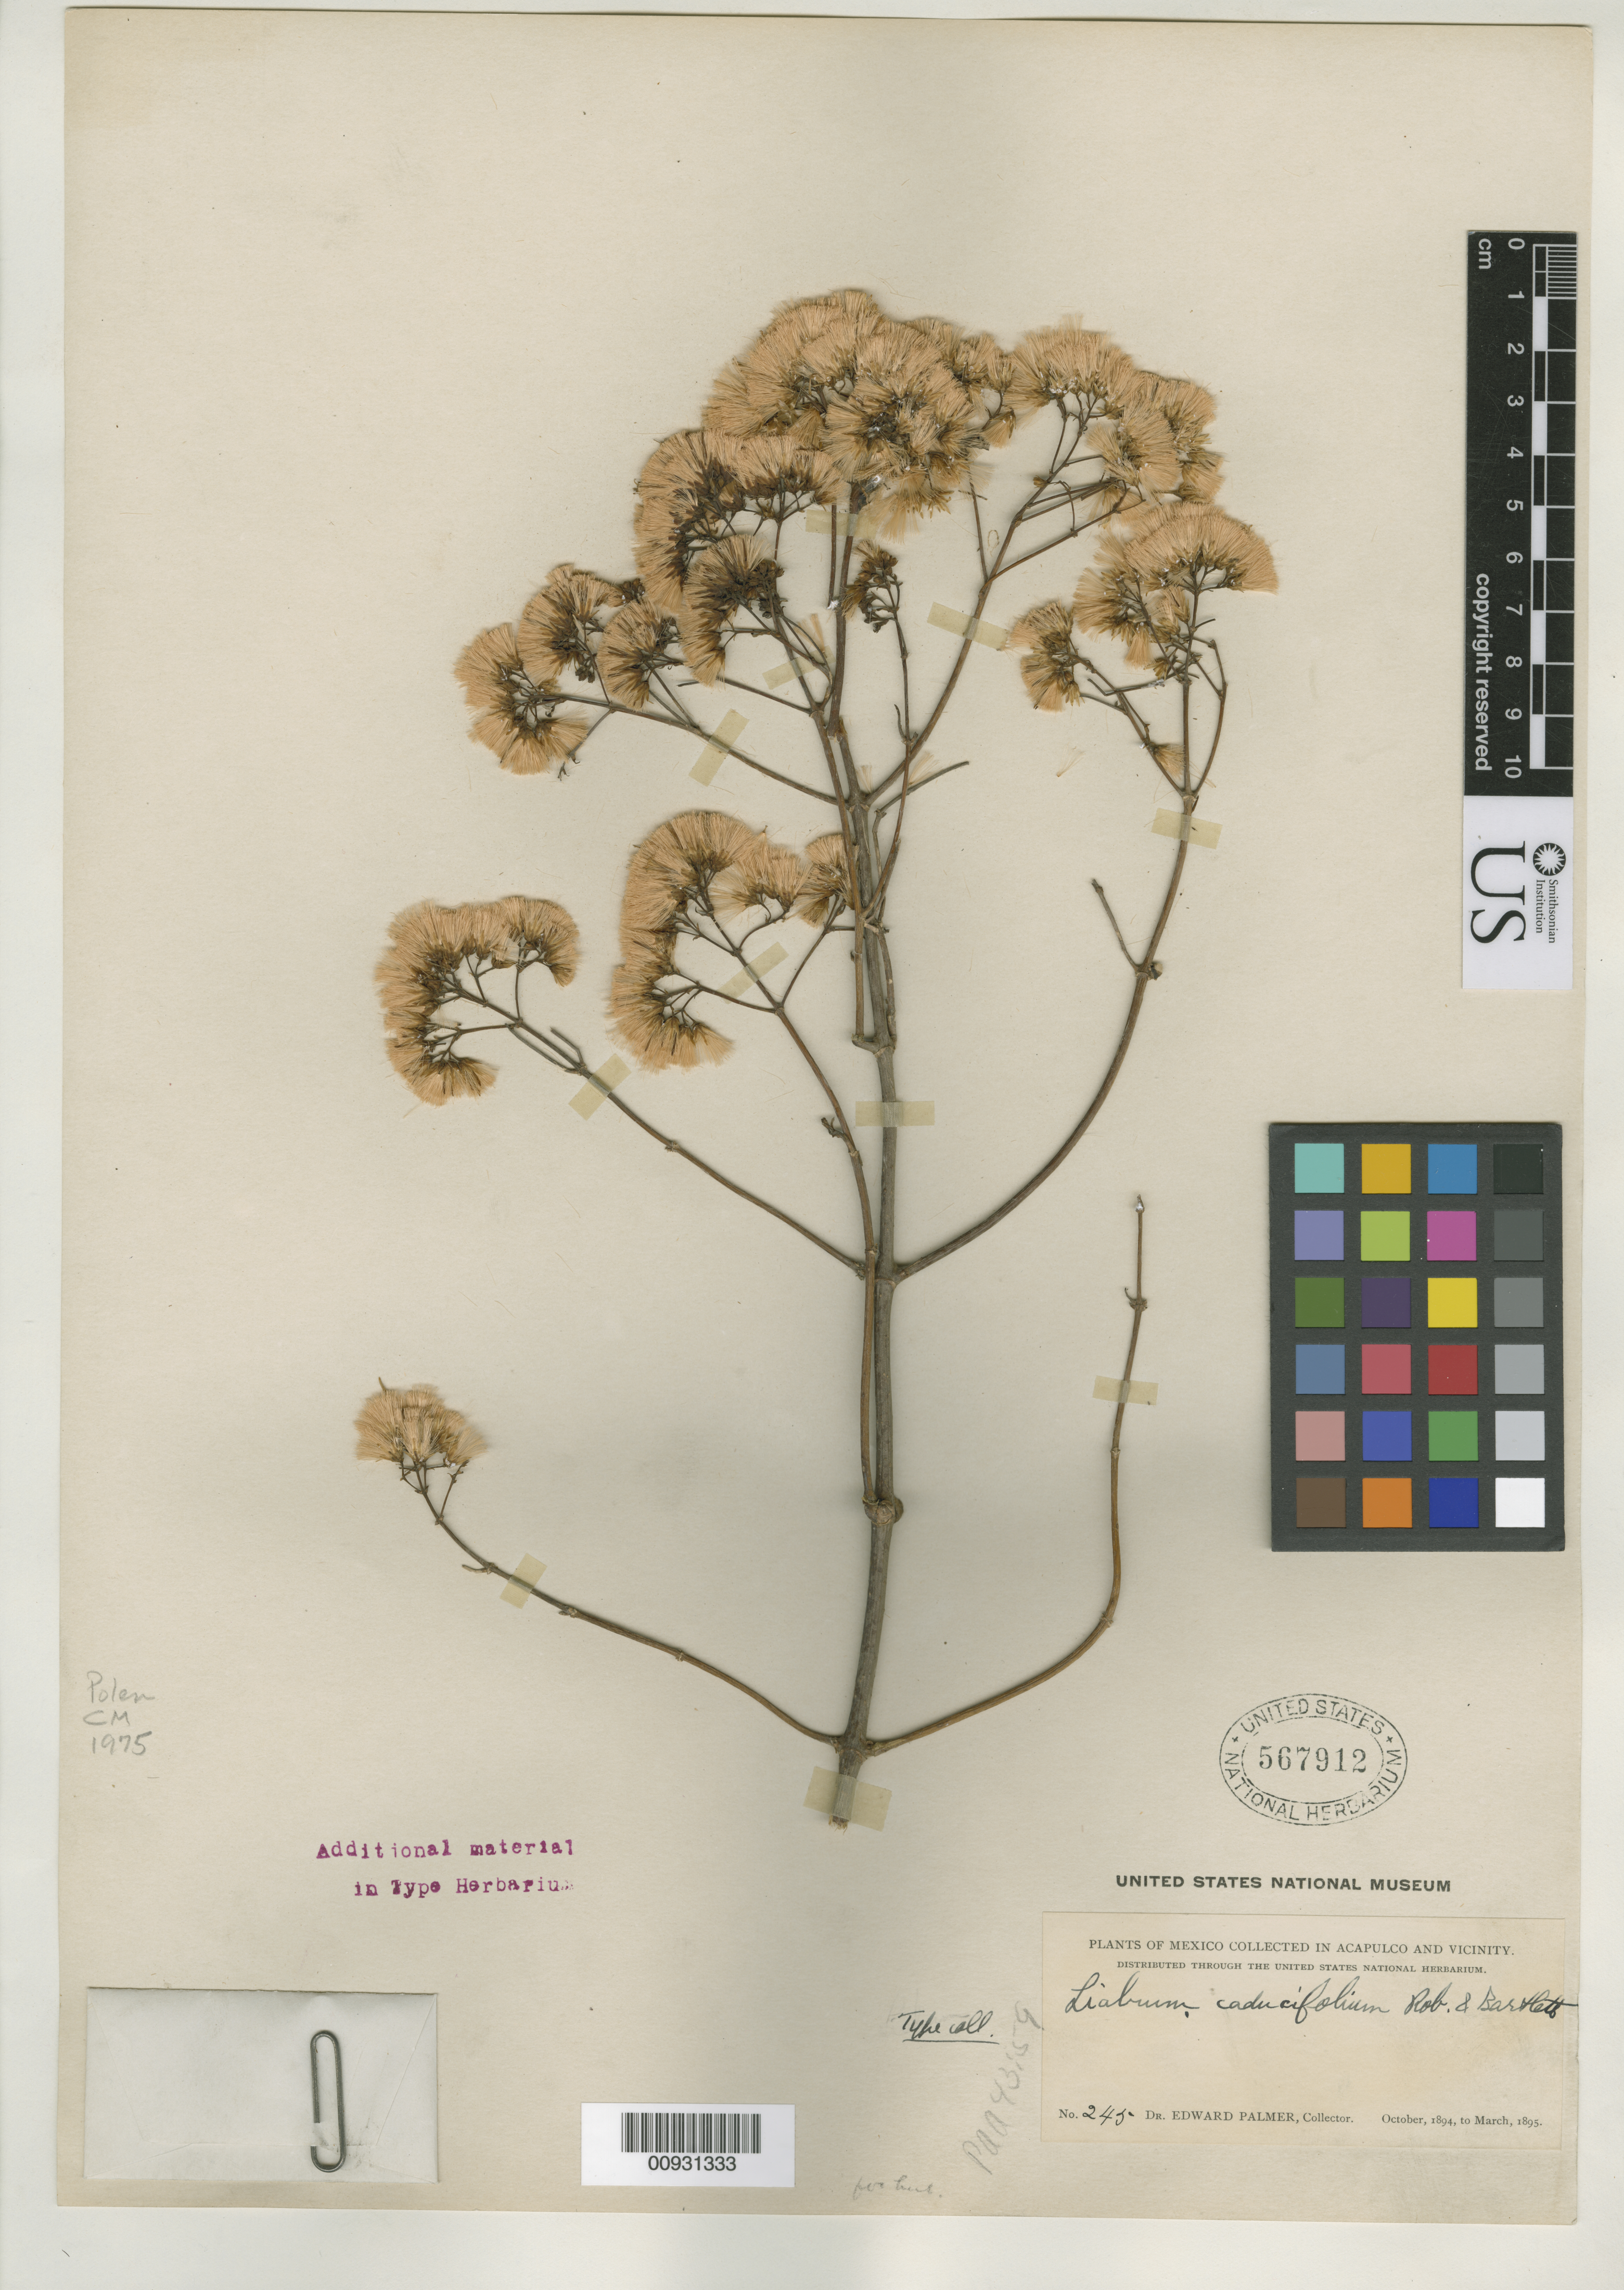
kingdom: Plantae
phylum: Tracheophyta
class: Magnoliopsida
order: Asterales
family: Asteraceae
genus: Liabum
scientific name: Liabum caducifolium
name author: B.L. Rob. & Bartlett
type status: Isotype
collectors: E. Palmer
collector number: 245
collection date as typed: Oct 1894 to -- Mar 1895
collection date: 1894-10/1895-03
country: Mexico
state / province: Guerrero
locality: Acapulco and vicinity.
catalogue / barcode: US 567912